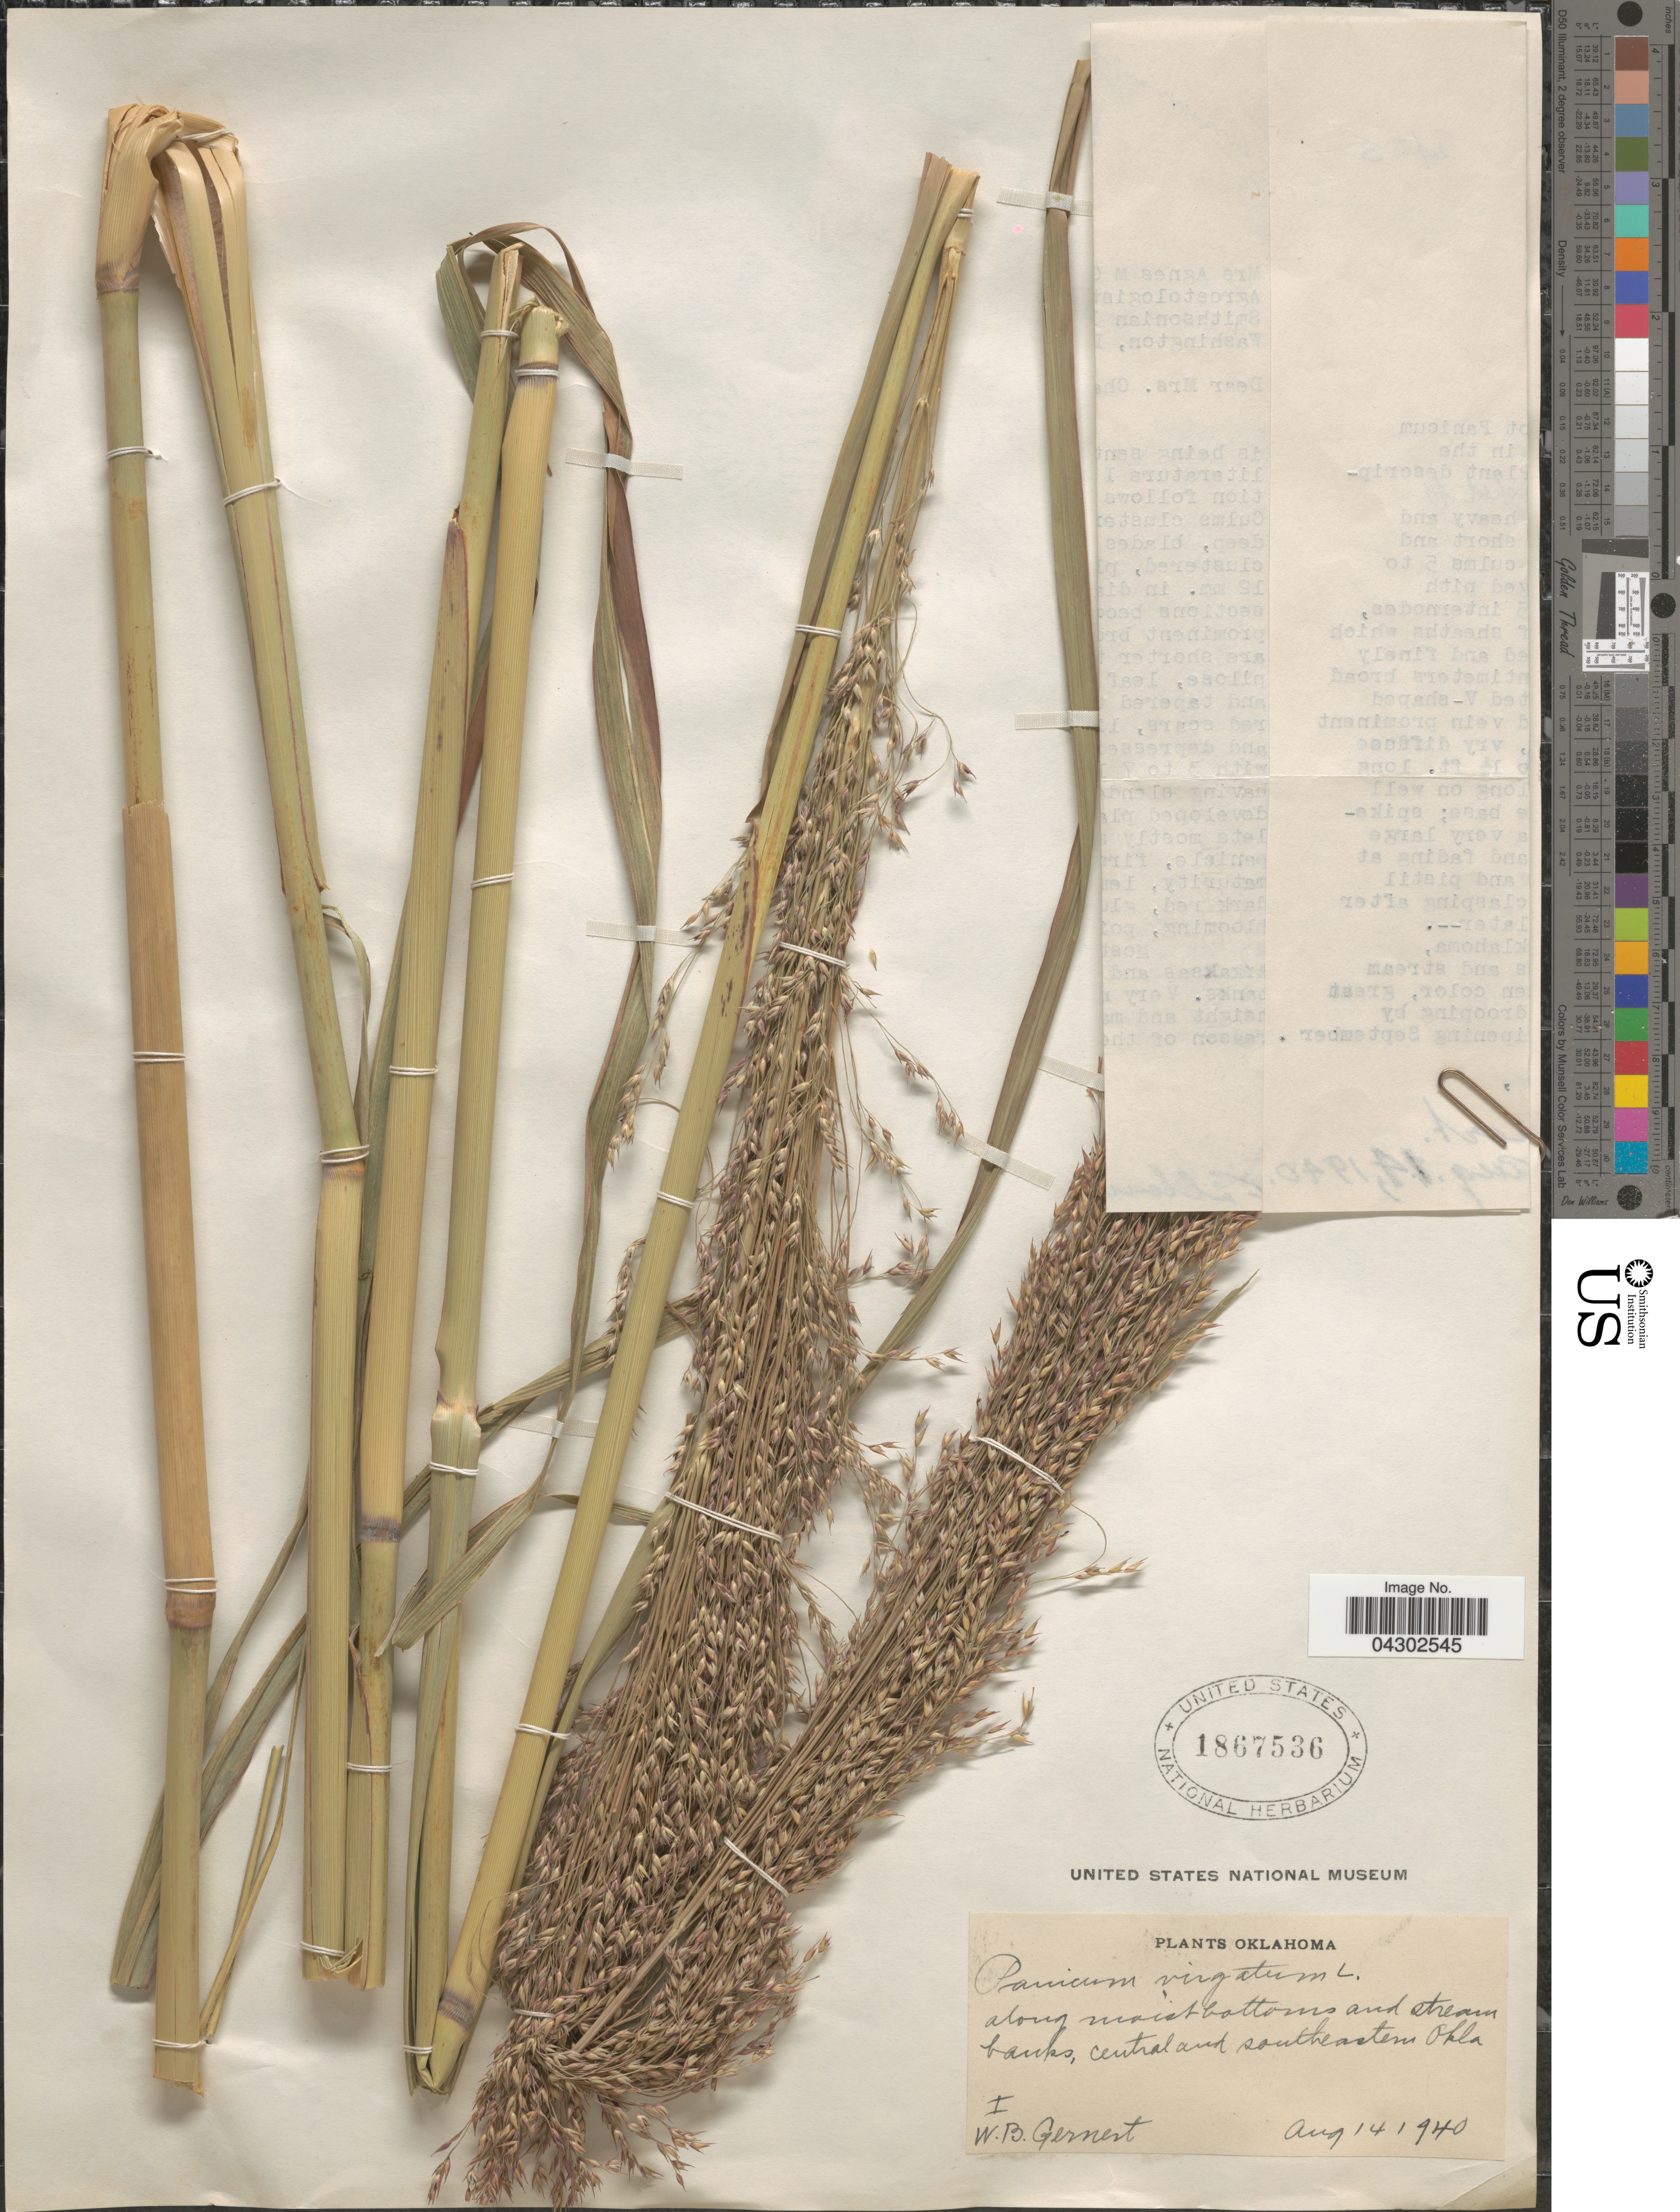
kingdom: Plantae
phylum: Tracheophyta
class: Liliopsida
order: Poales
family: Poaceae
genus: Panicum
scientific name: Panicum virgatum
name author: L.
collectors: W. Gernest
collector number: I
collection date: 1940-08-14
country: United States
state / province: Oklahoma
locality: Along moist bottoms and stream banks, central and southeastern Okla.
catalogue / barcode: US 1867536